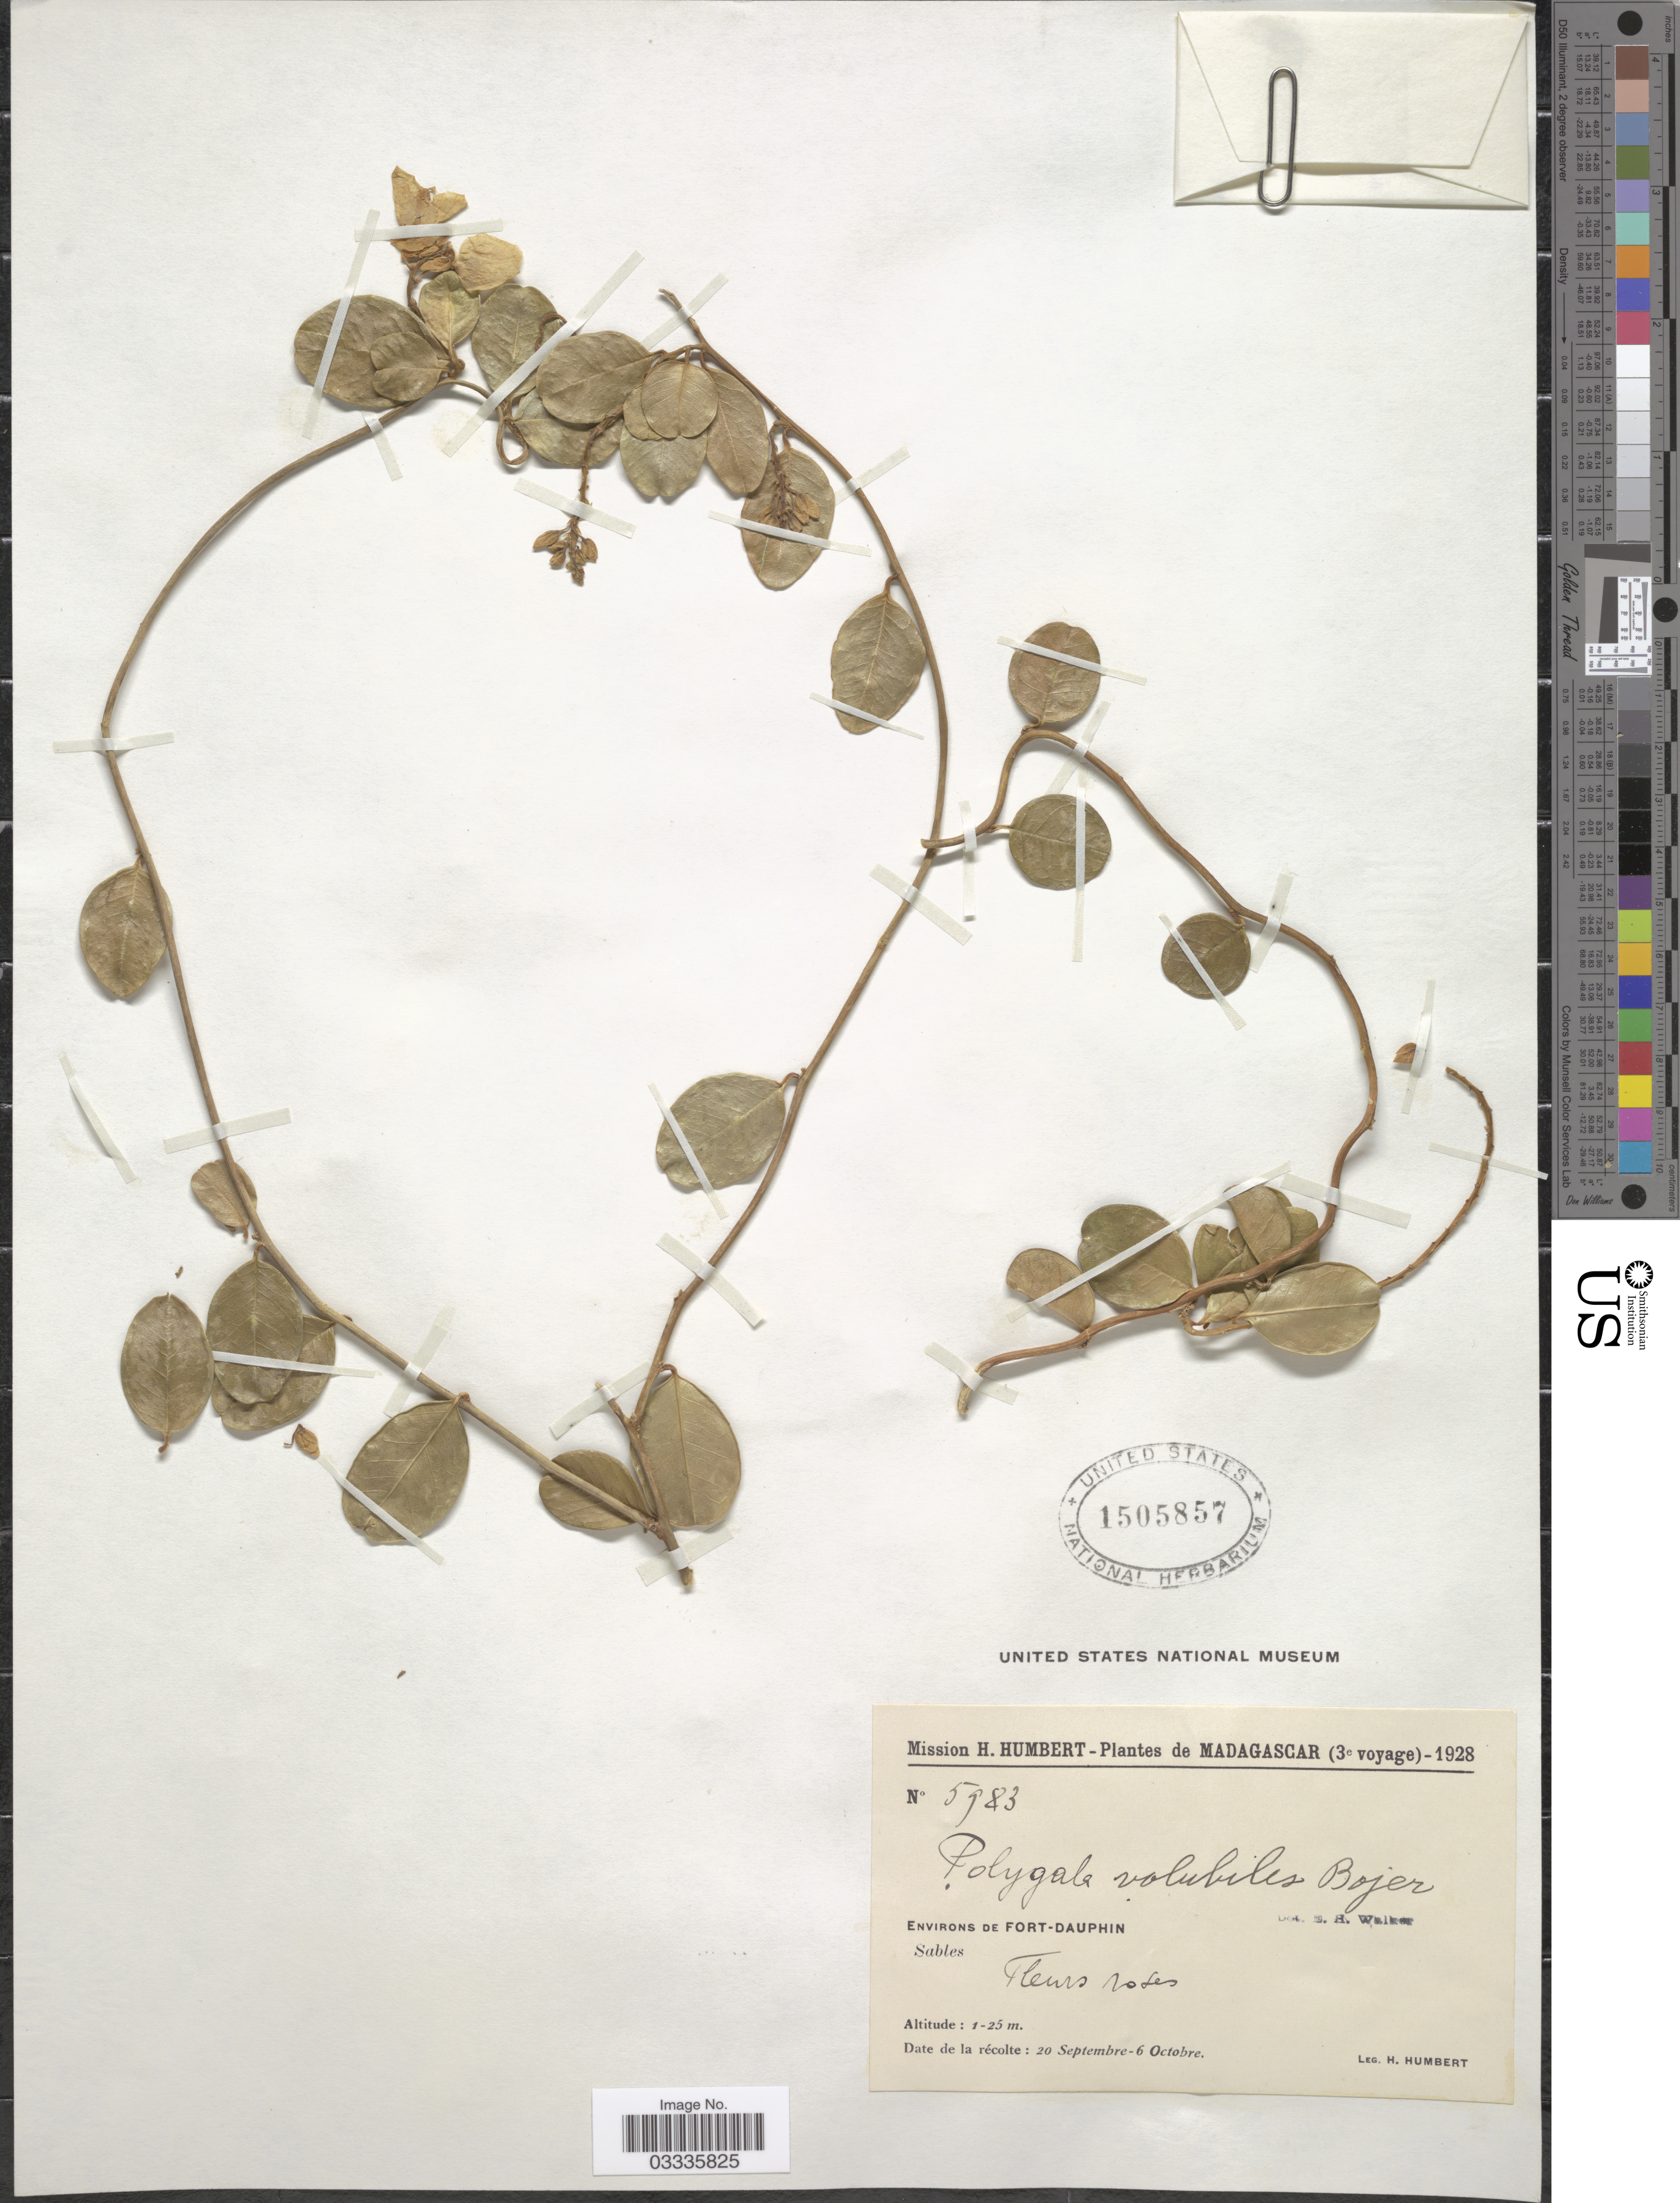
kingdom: Plantae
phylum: Tracheophyta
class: Magnoliopsida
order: Fabales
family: Polygalaceae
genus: Polygala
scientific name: Polygala volubilis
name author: Bojer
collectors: H. Humbert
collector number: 5983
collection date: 1928-09-20/1928-10-06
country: Madagascar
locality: Environs de Fort-Dauphins. Sables.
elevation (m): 1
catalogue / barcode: US 1505857